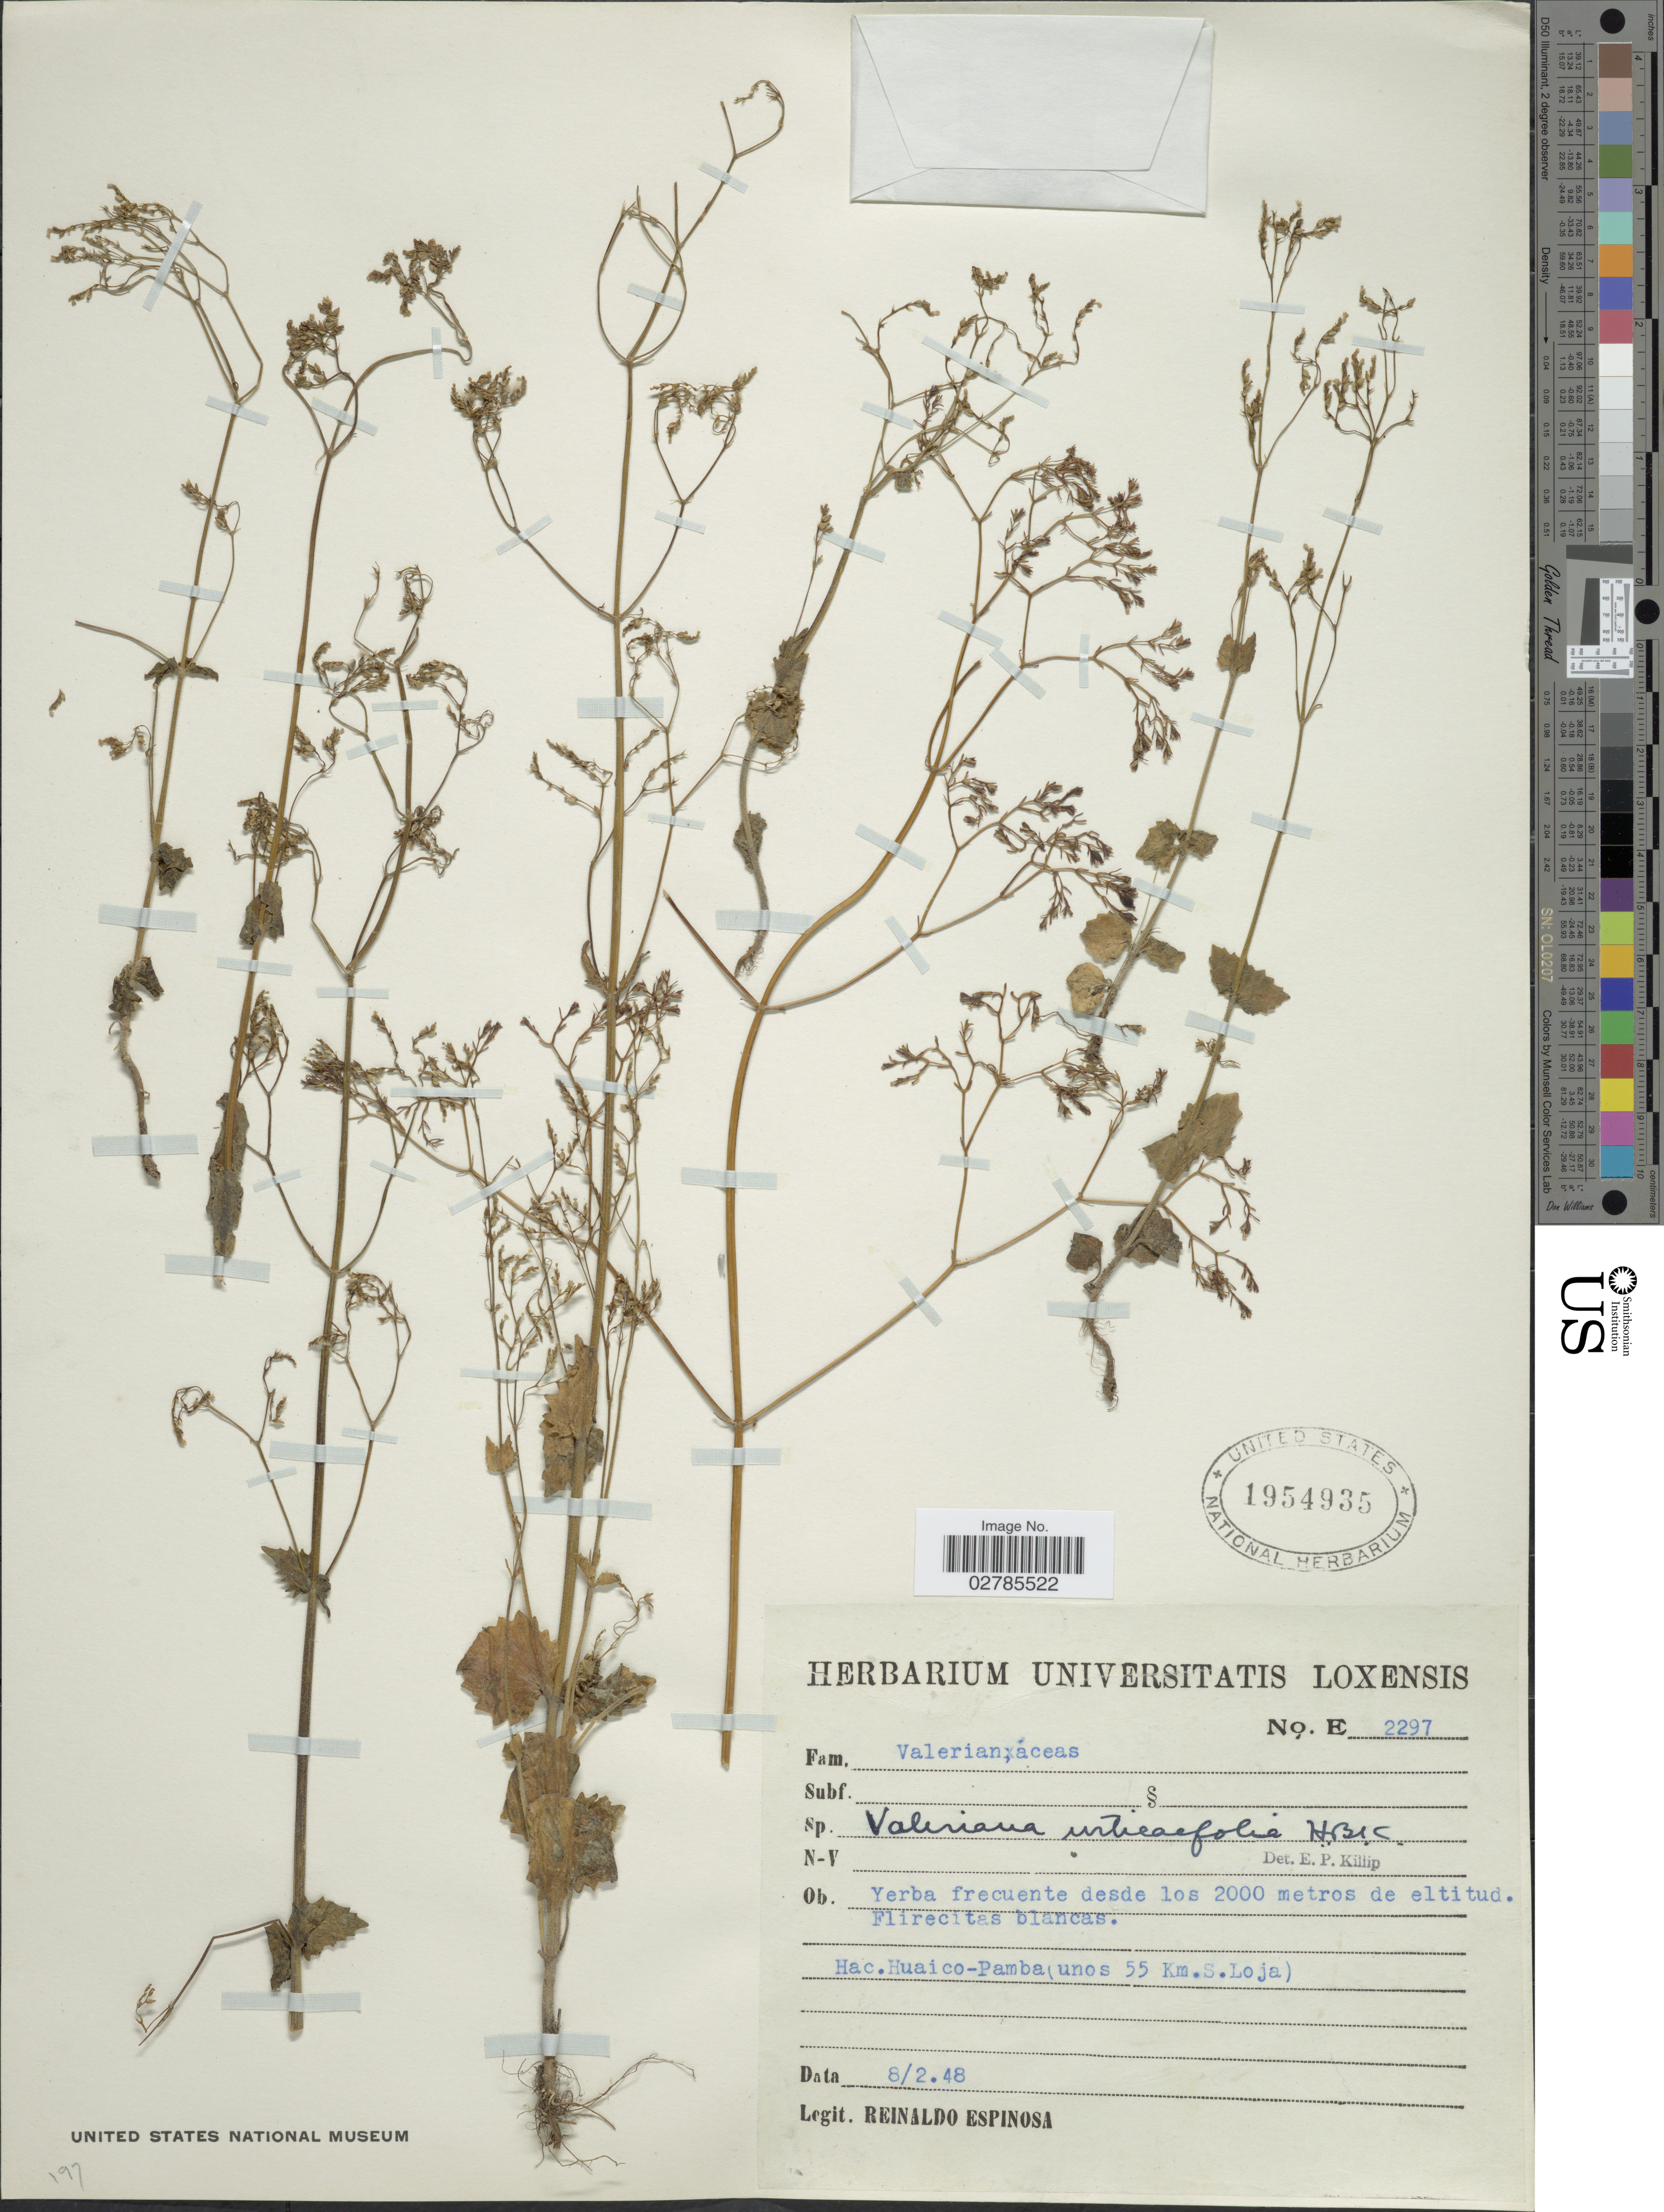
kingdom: Plantae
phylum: Tracheophyta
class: Magnoliopsida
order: Dipsacales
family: Caprifoliaceae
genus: Valeriana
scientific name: Valeriana urticaefolia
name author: Kunth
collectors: R. Espinosa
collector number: E2297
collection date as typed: Transcribed d/m/y: 8/2/48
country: Ecuador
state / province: Loja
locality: Hac. Huaico-Pamba (unos 55 Km. S. Loja).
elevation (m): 2000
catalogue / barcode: US 1954935